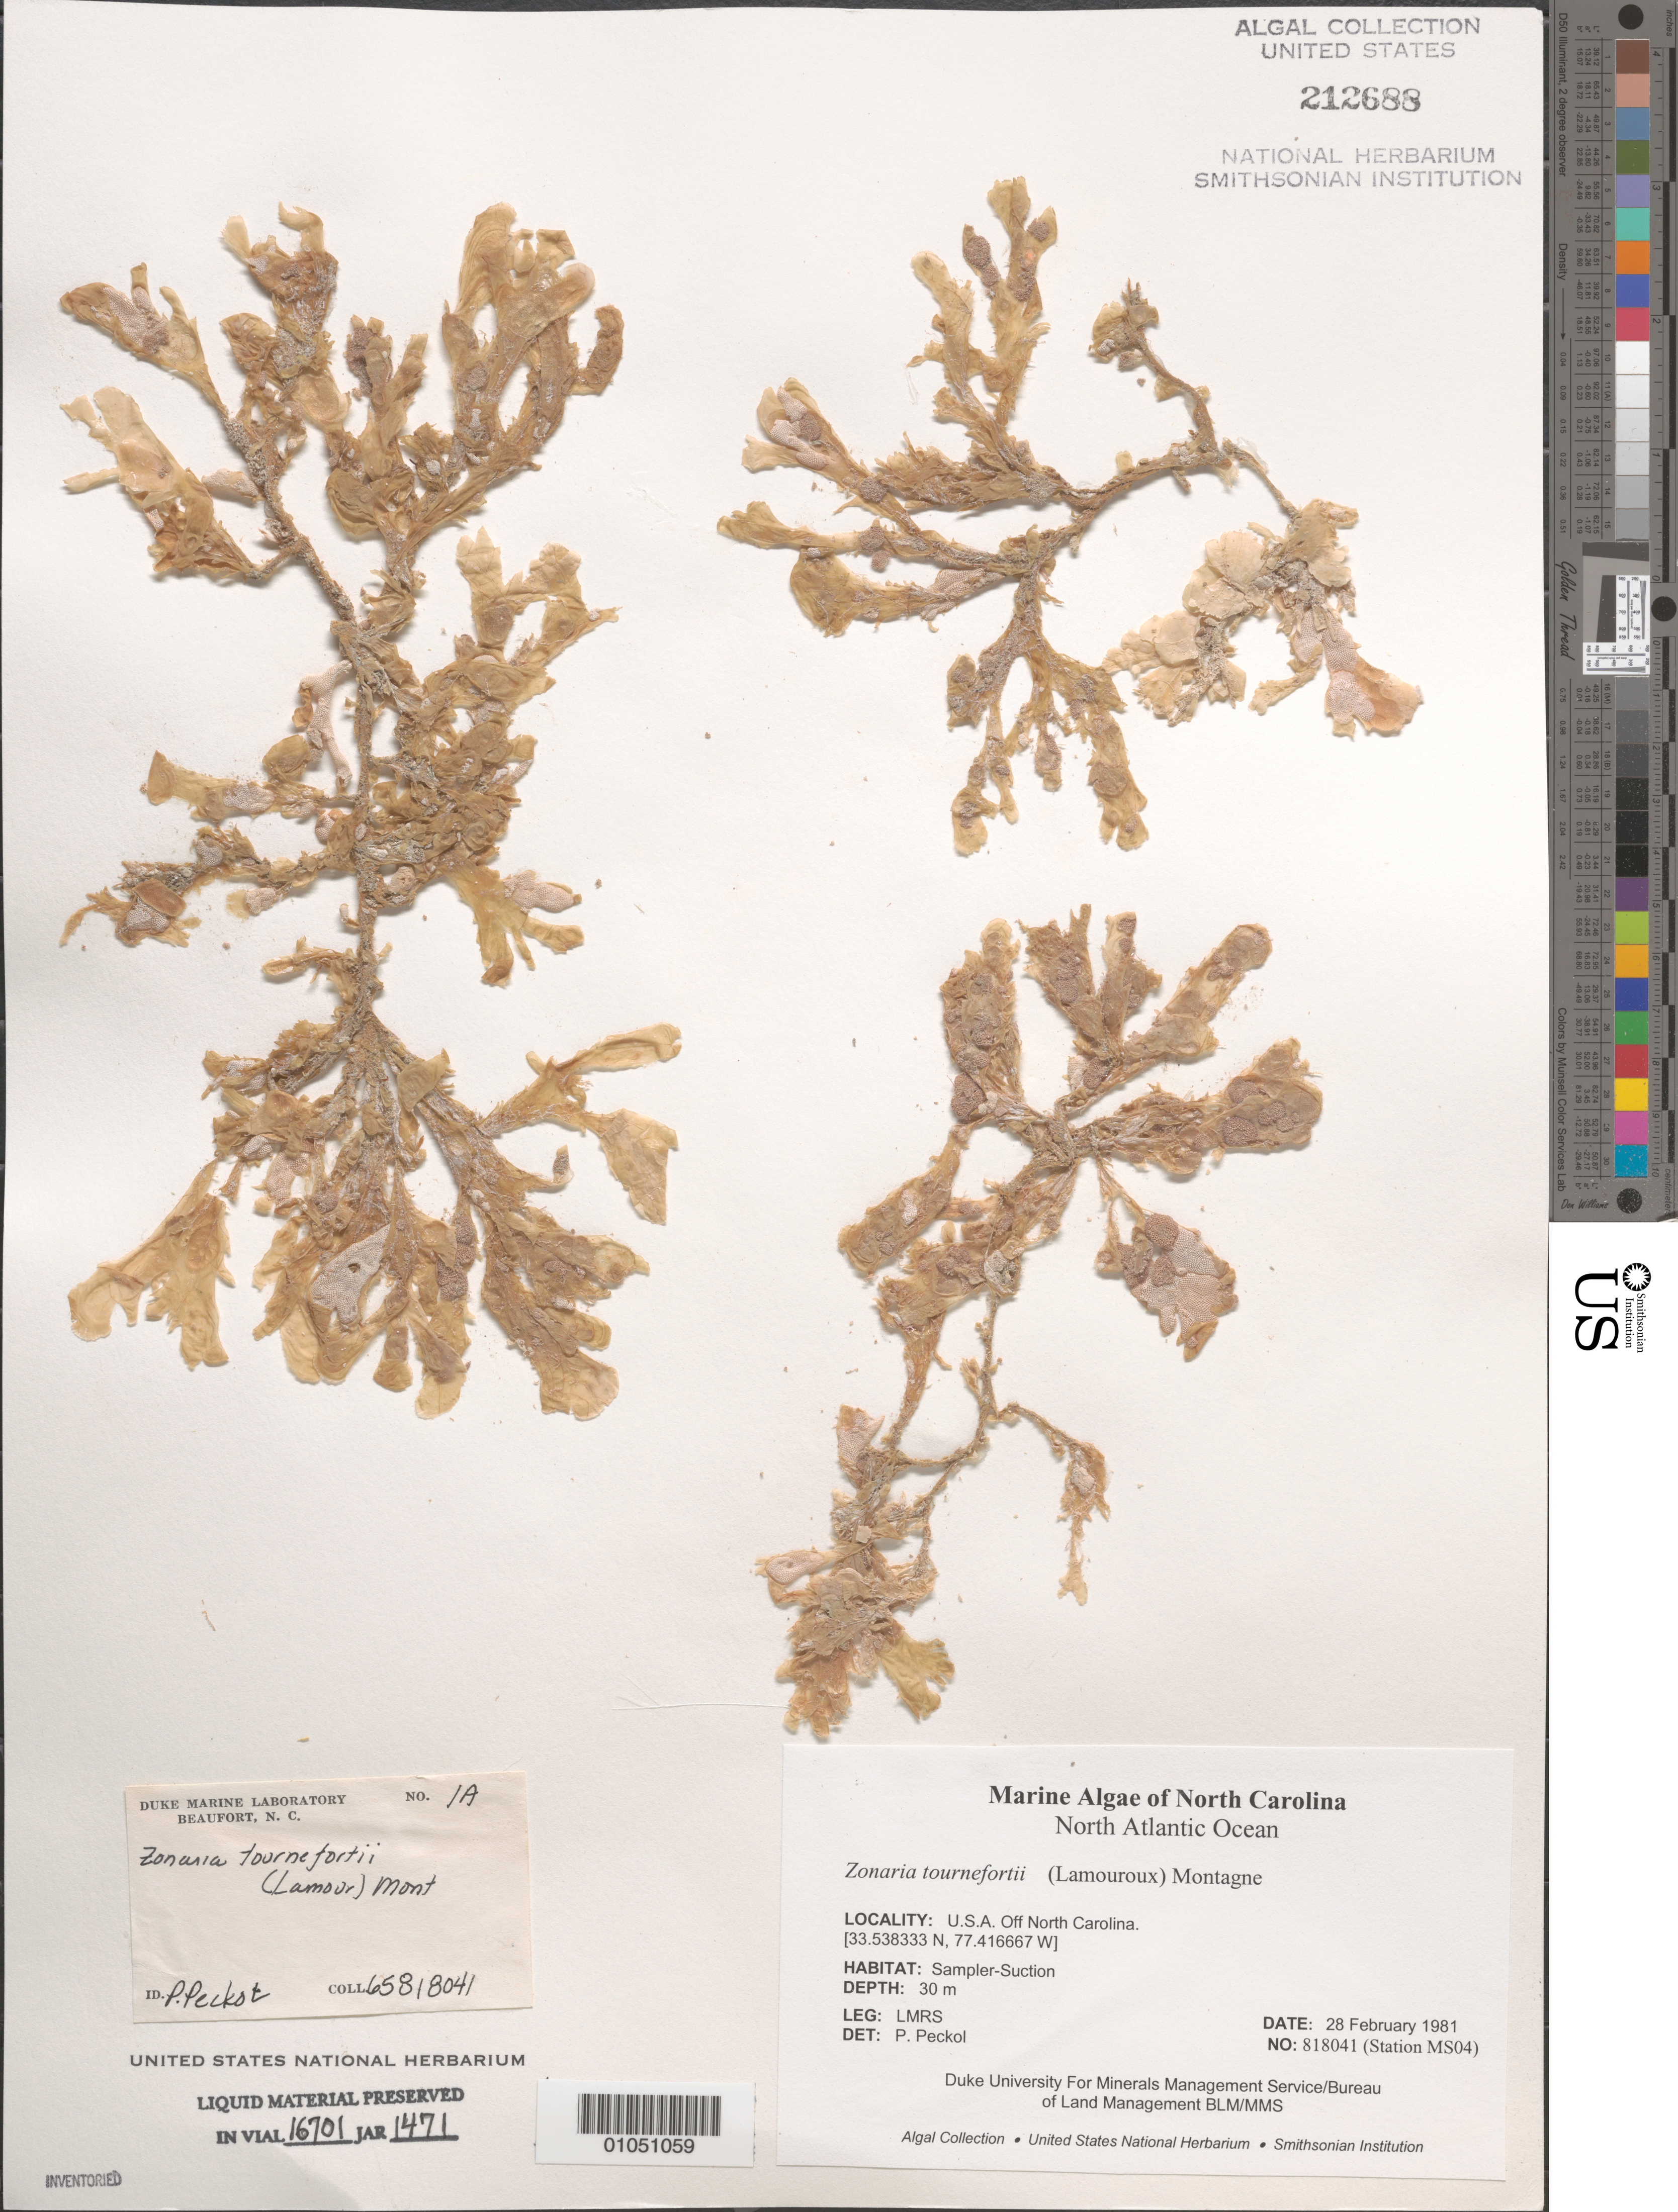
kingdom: Chromista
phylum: Ochrophyta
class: Phaeophyceae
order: Dictyotales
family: Dictyotaceae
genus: Zonaria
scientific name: Zonaria tournefortii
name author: (J.V.Lamouroux) Mont.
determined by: Peckol, P.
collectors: LMRS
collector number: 818041 (Station MS04)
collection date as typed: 28 Feb 1981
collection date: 1981-02-28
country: United States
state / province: North Carolina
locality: North Atlantic Ocean off North Carolina coast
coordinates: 33.538333 N, 77.416667 W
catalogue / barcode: US 212688